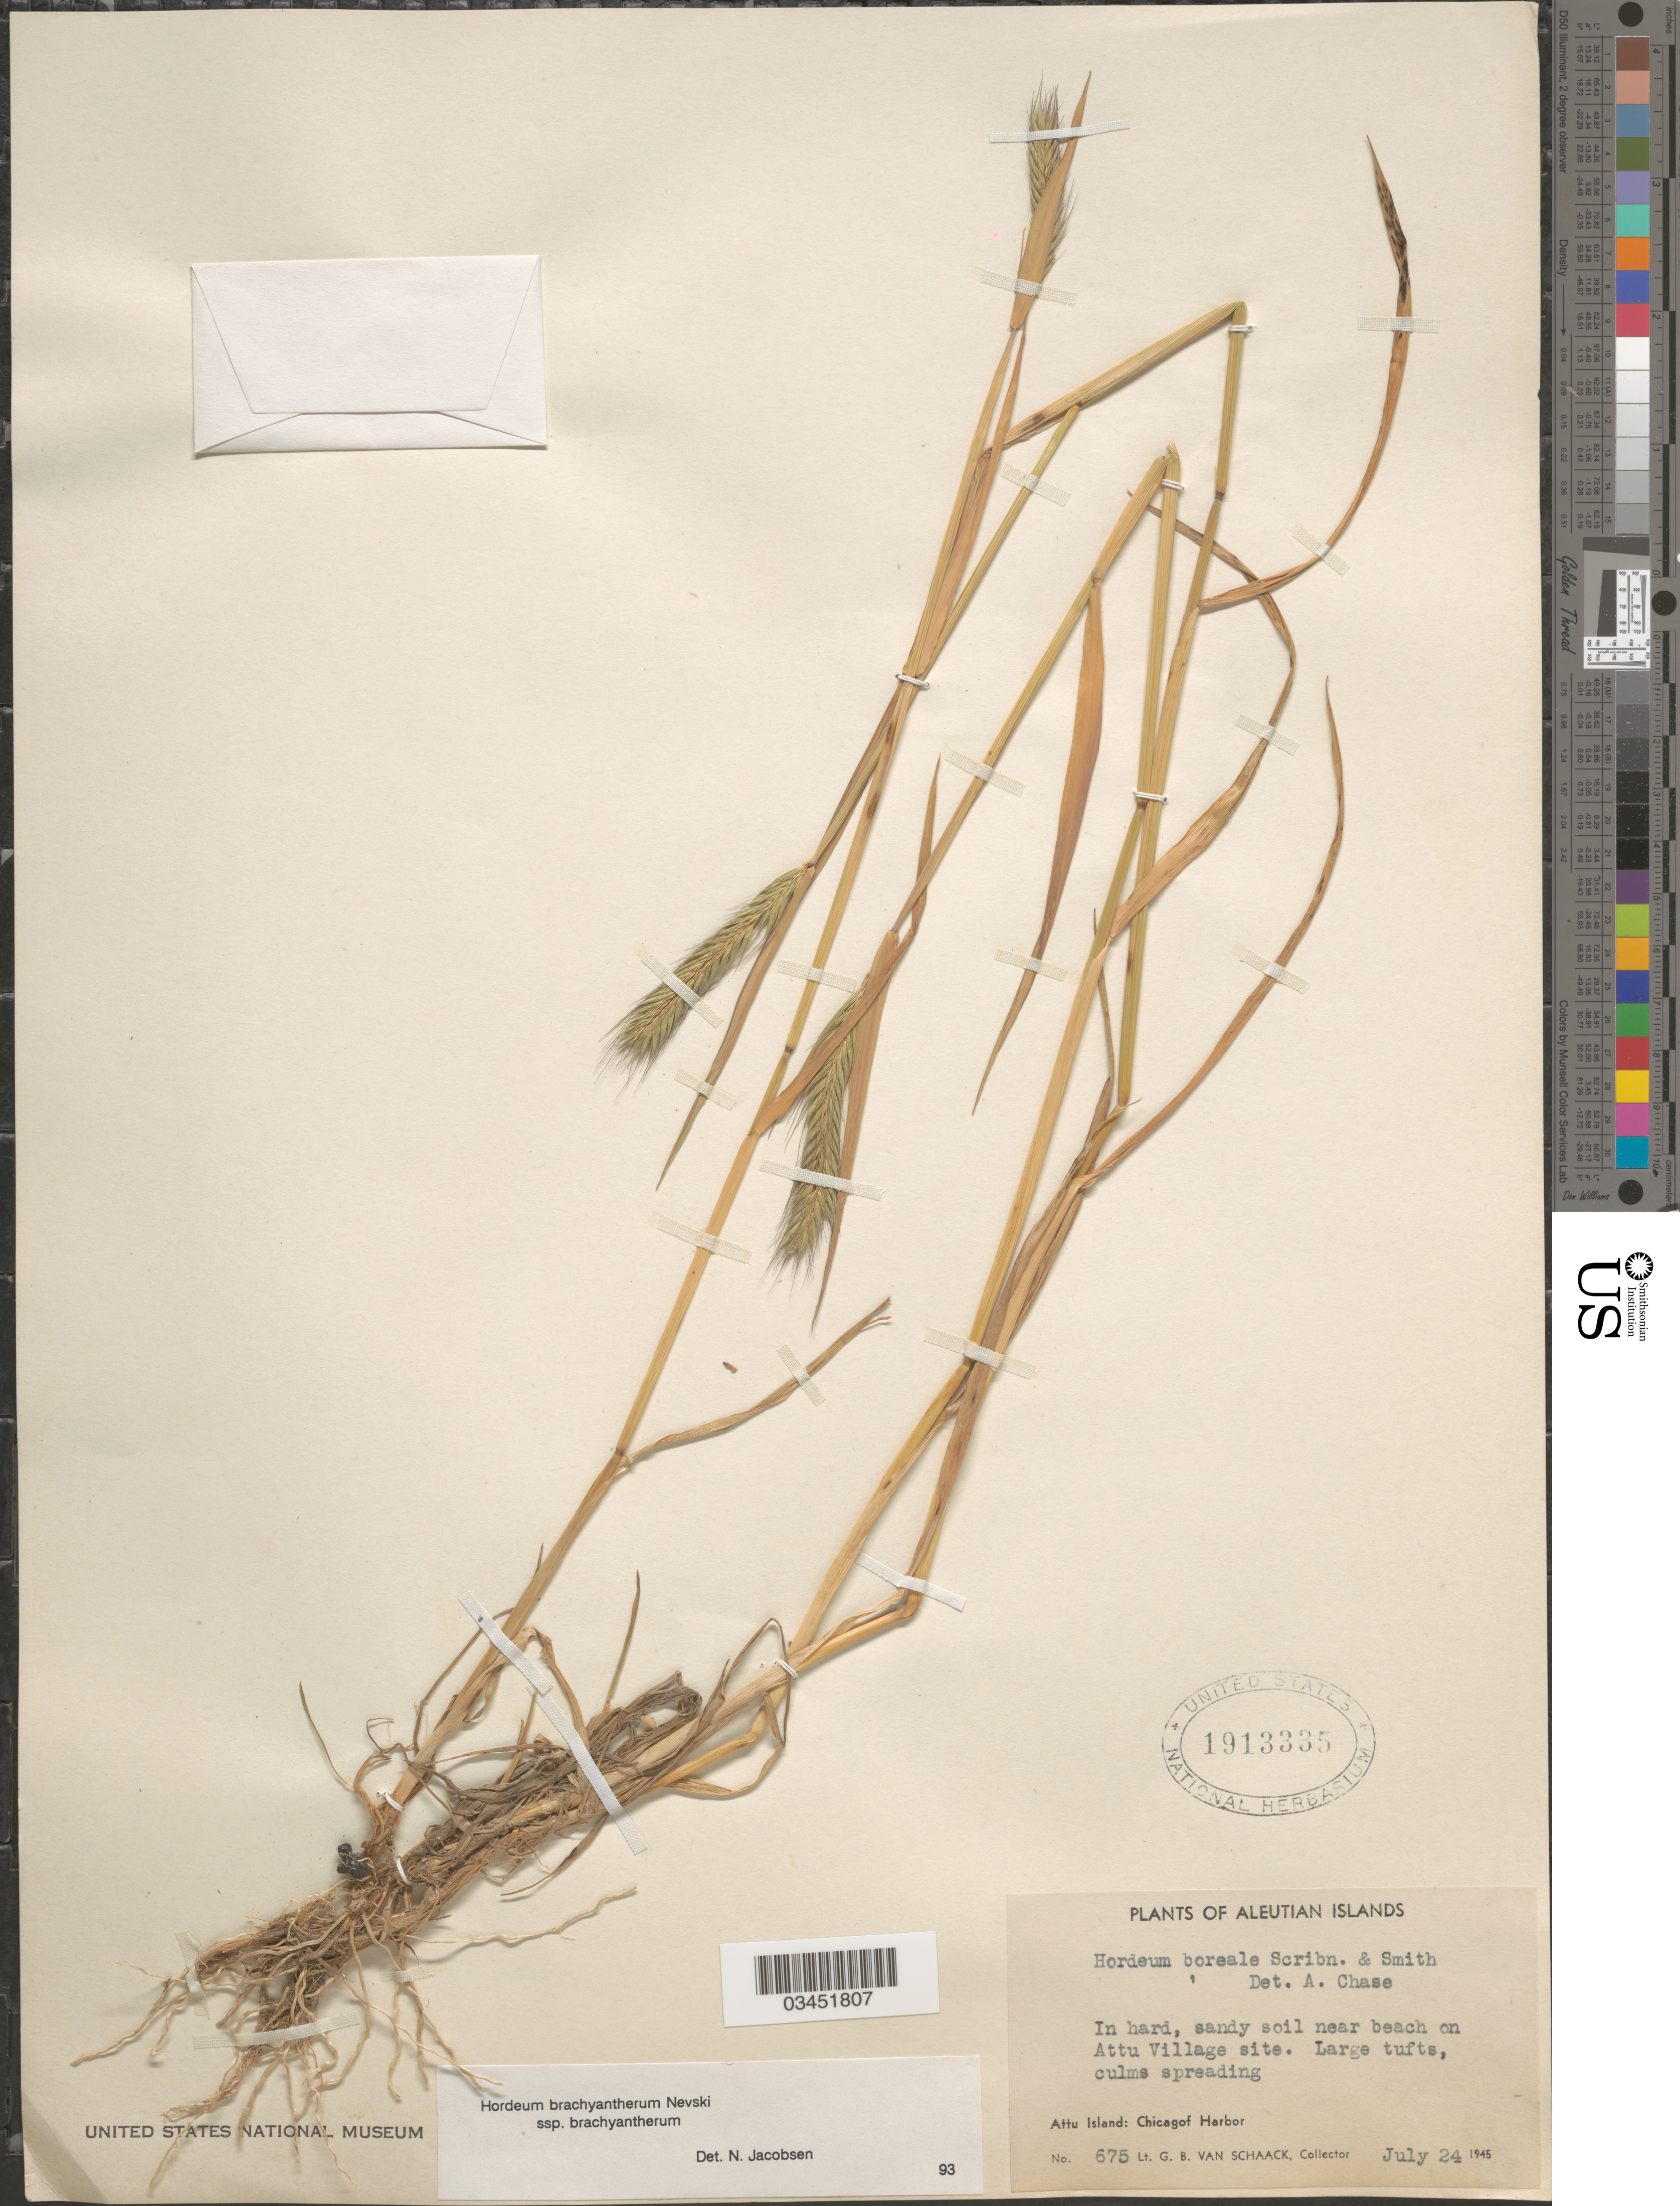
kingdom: Plantae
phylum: Tracheophyta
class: Liliopsida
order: Poales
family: Poaceae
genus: Hordeum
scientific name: Hordeum brachyantherum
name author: Nevski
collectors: G. Van Schaack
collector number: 675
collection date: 1945-07-24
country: United States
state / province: Alaska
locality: Aleutian Islands. In hard, sandy soil near beach on Attu Village site. Attu Island: Chicagof Harbor.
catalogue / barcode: US 1913335